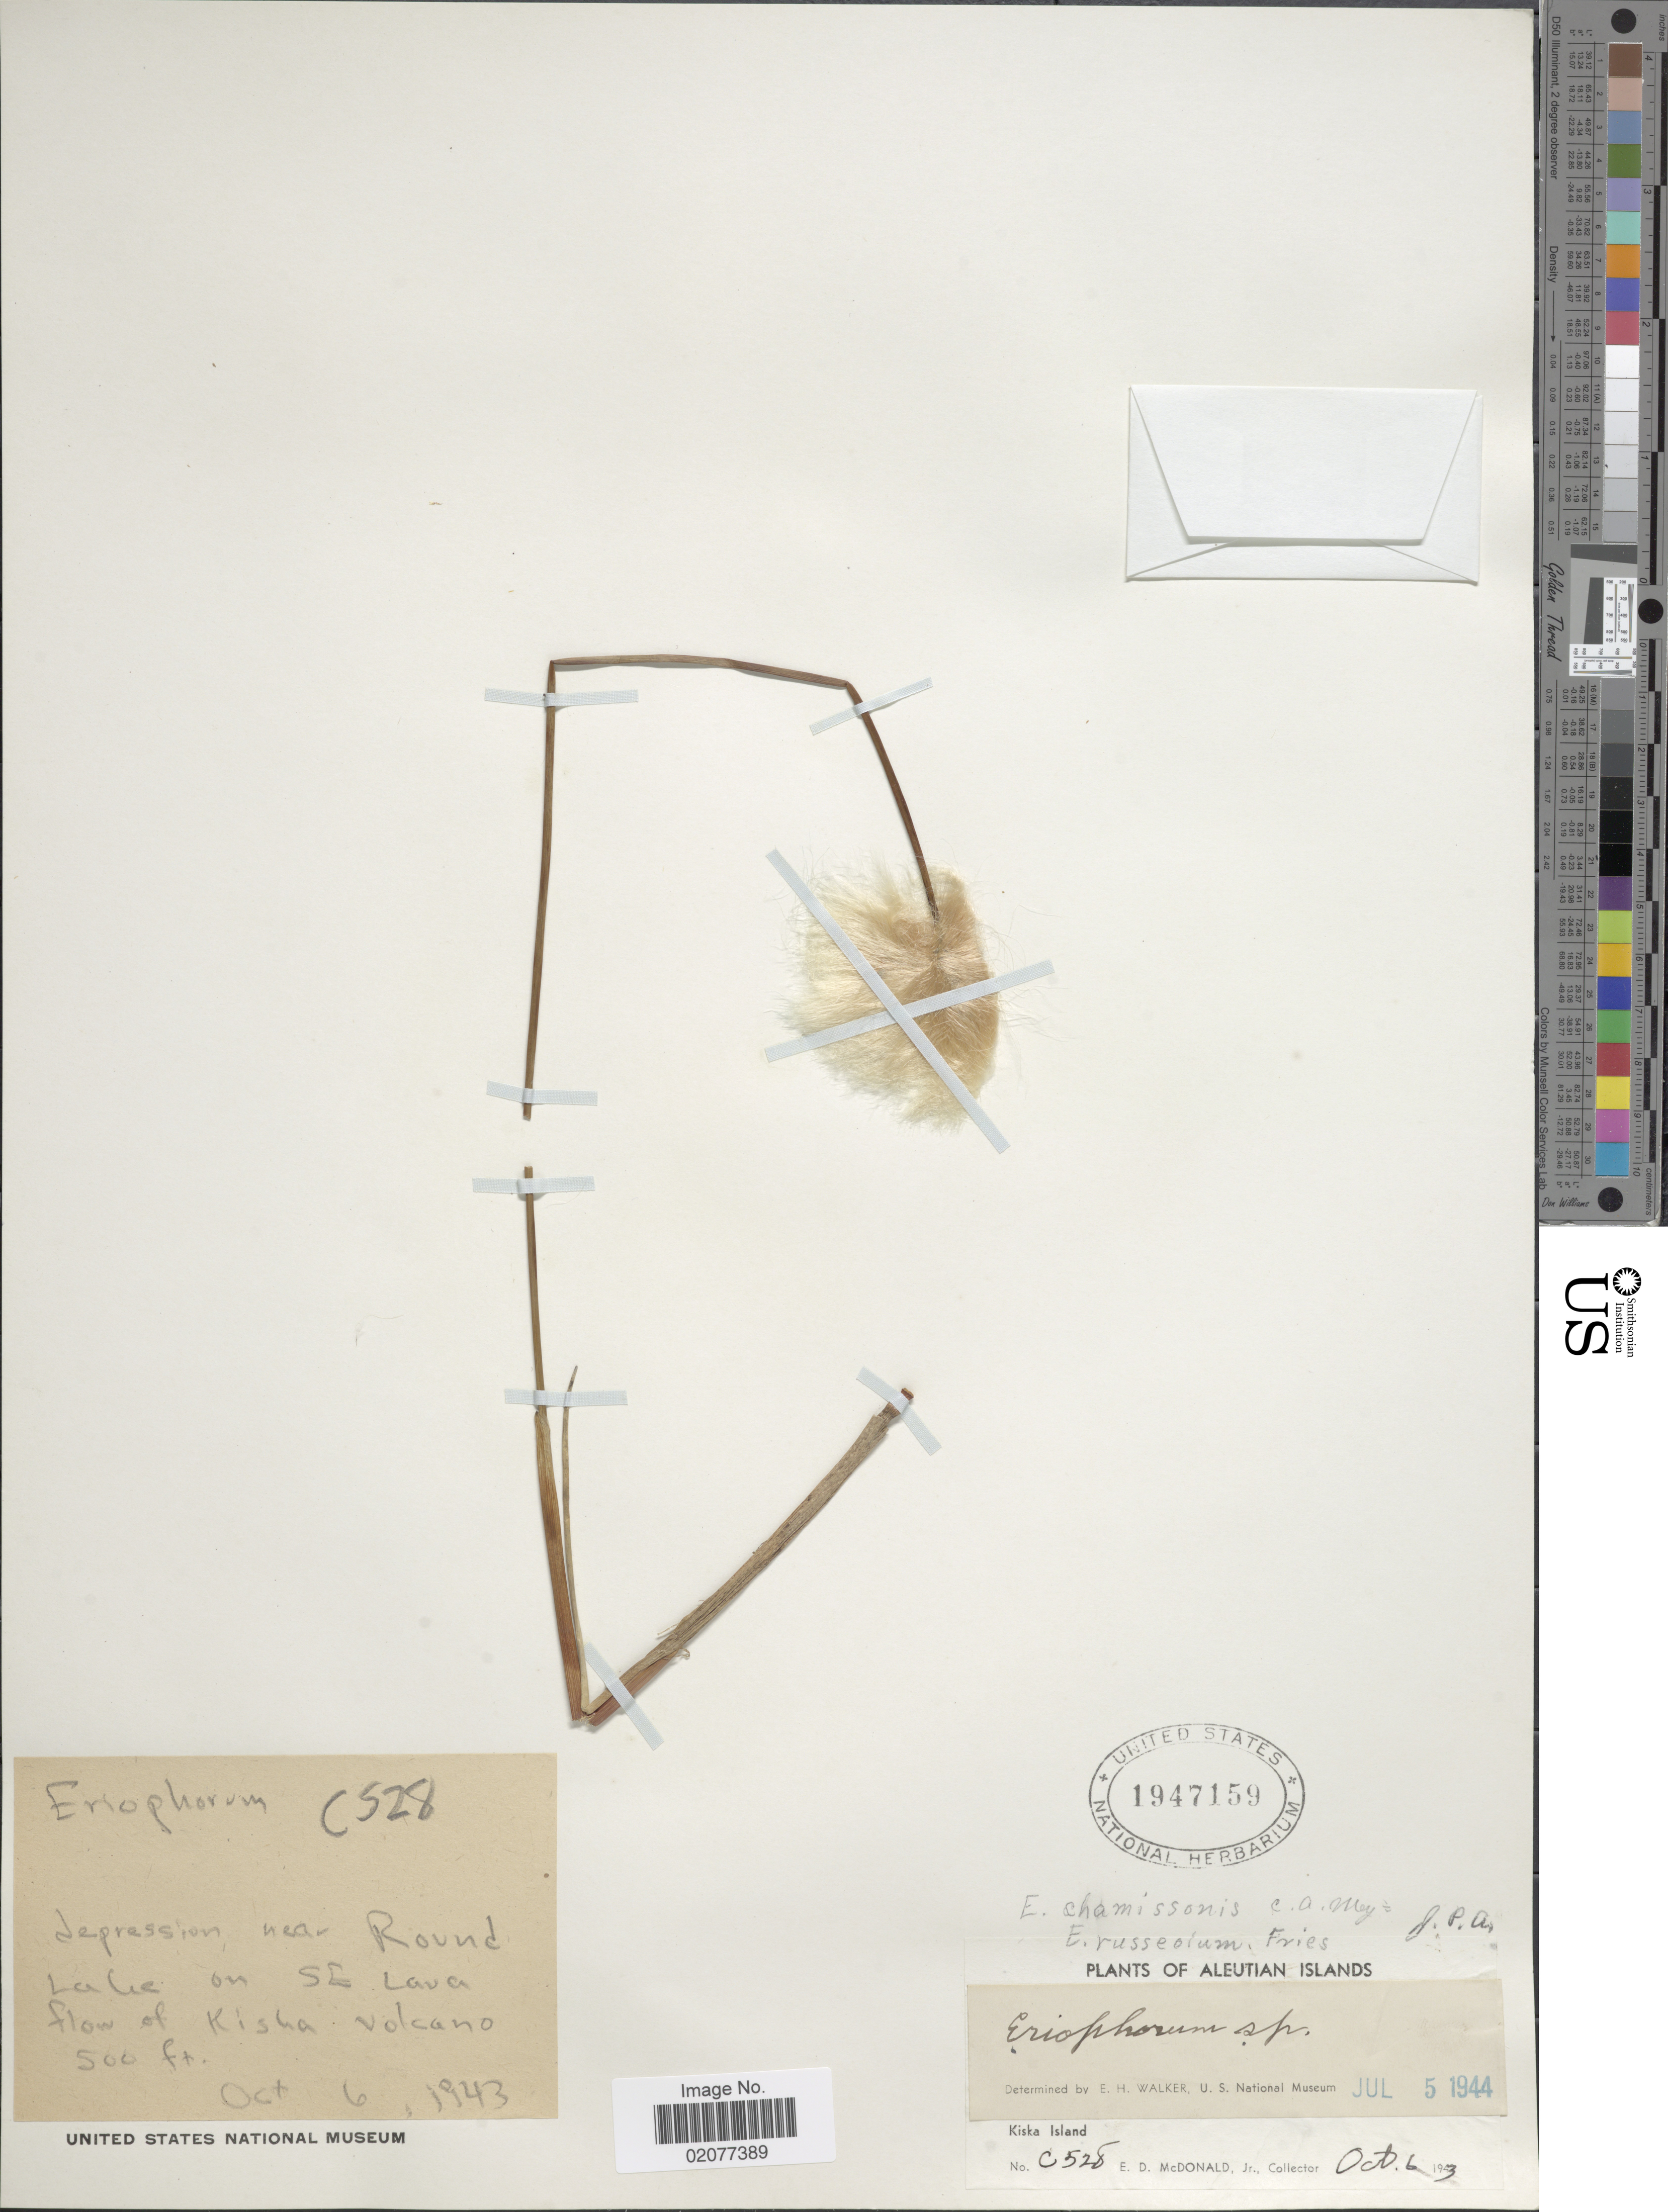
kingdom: Plantae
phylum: Tracheophyta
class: Liliopsida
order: Poales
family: Cyperaceae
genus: Eriophorum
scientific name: Eriophorum chamissonis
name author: C.A. Mey.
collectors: E. D. McDonald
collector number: C528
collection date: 1943-10-06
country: United States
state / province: Alaska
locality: Kiska Island. Aleutian Island. Near Round Lake on SE Lava flow of Kiska Volcano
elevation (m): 152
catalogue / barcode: US 1947159